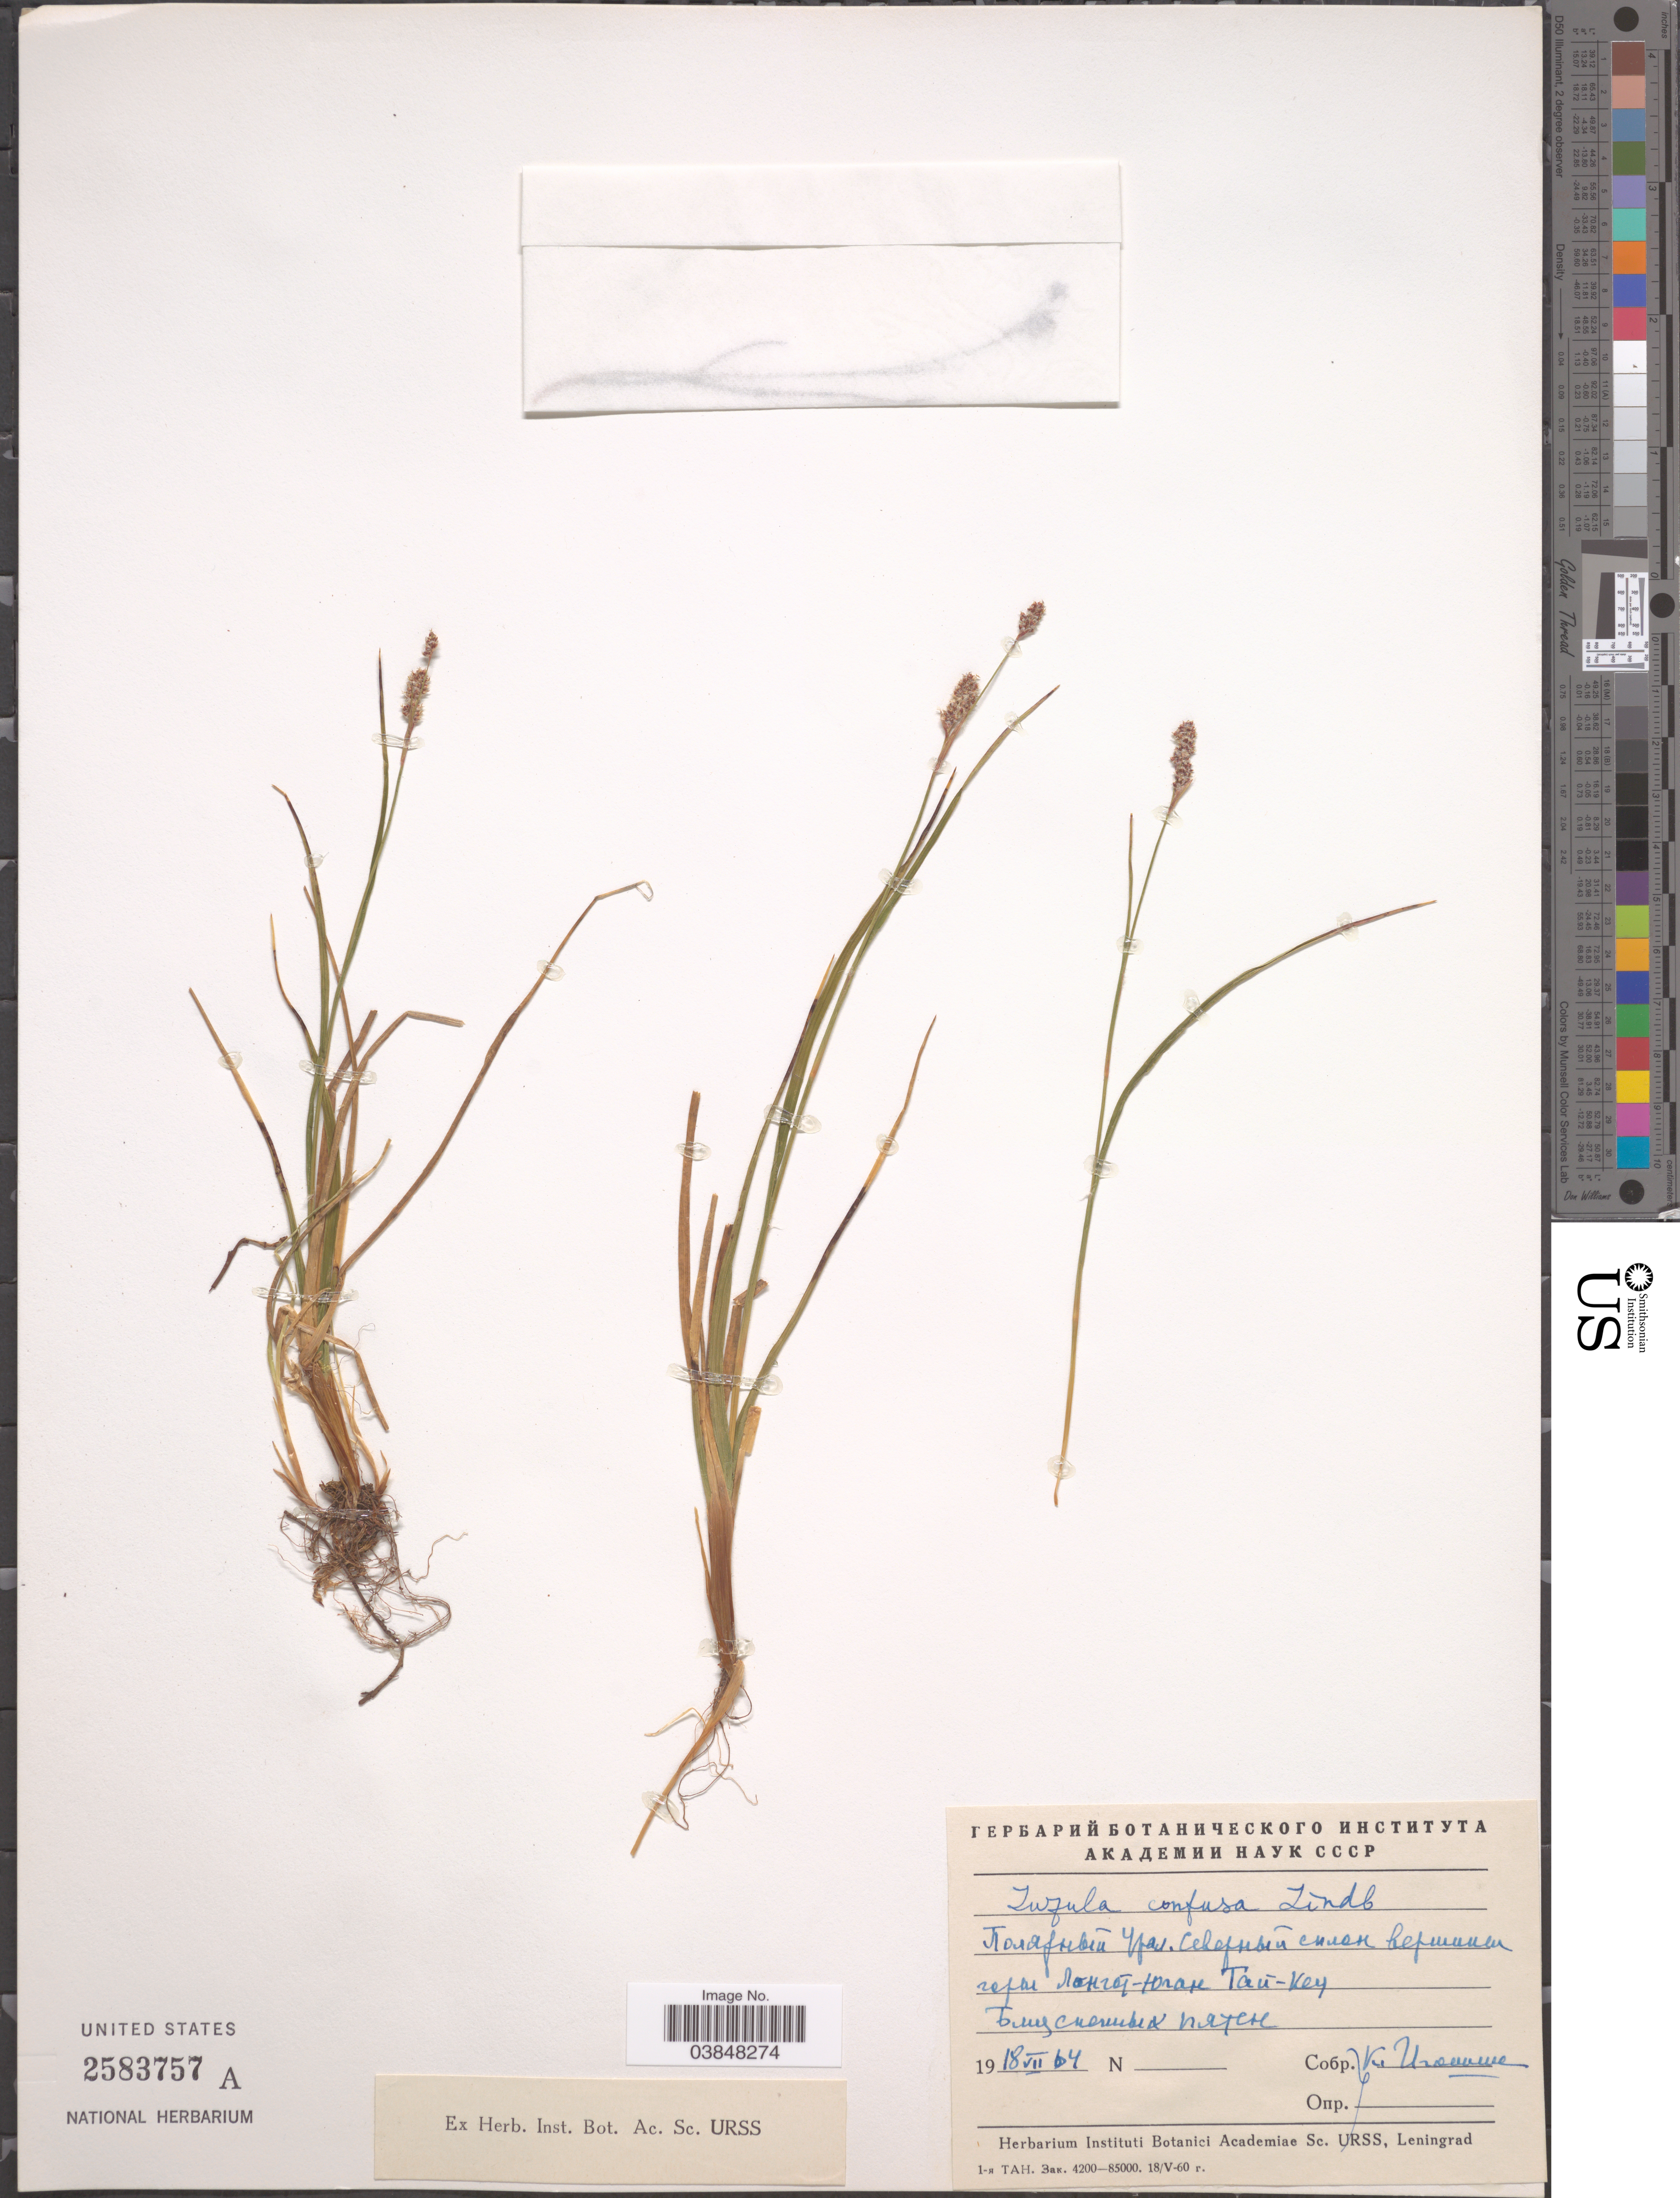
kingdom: Plantae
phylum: Tracheophyta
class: Liliopsida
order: Poales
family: Juncaceae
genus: Luzula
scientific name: Luzula confusa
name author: Lindeb.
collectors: K. Igoshina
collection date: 1964-07-18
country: Russian Federation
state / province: Tyumen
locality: Yamalo-Nenets, Longot -Yugan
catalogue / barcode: US 2583757A